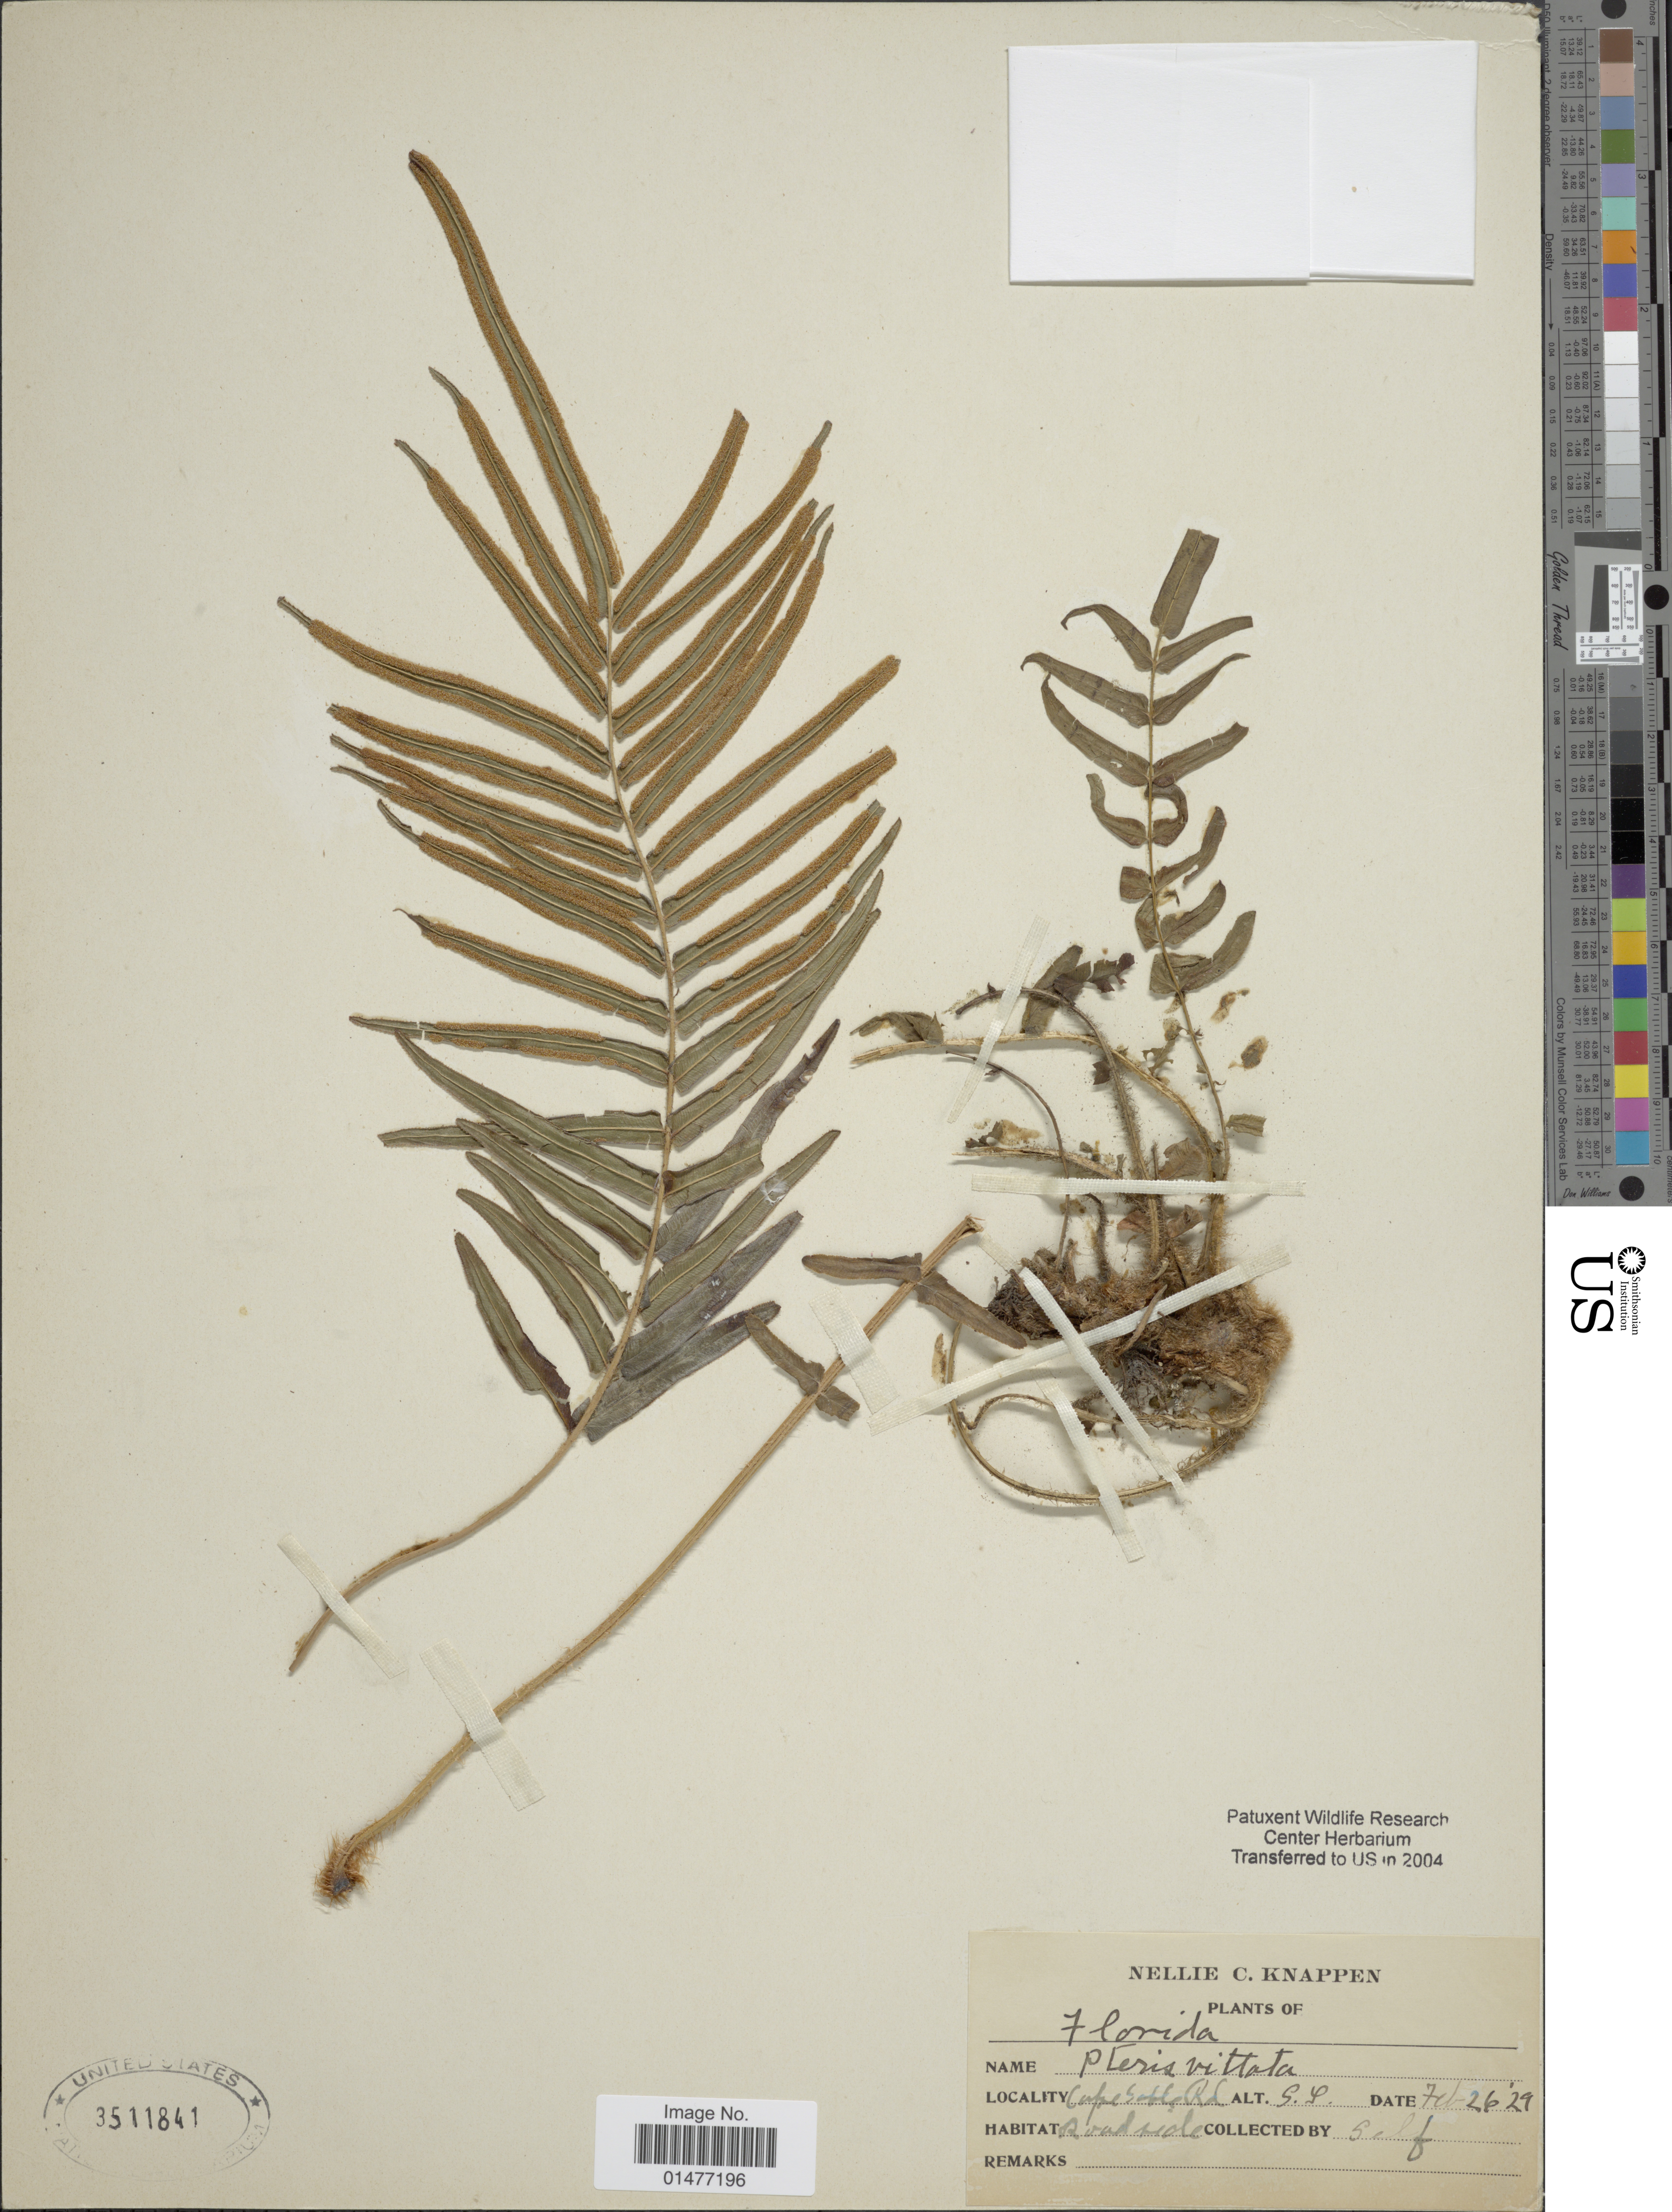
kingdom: Plantae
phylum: Tracheophyta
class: Polypodiopsida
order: Polypodiales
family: Pteridaceae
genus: Pteris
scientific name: Pteris vittata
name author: L.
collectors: N. Knappen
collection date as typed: Transcribed d/m/y: 26/2/29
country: United States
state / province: Florida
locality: Florida, Cape Sable Rd, road side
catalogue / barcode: US 3511841